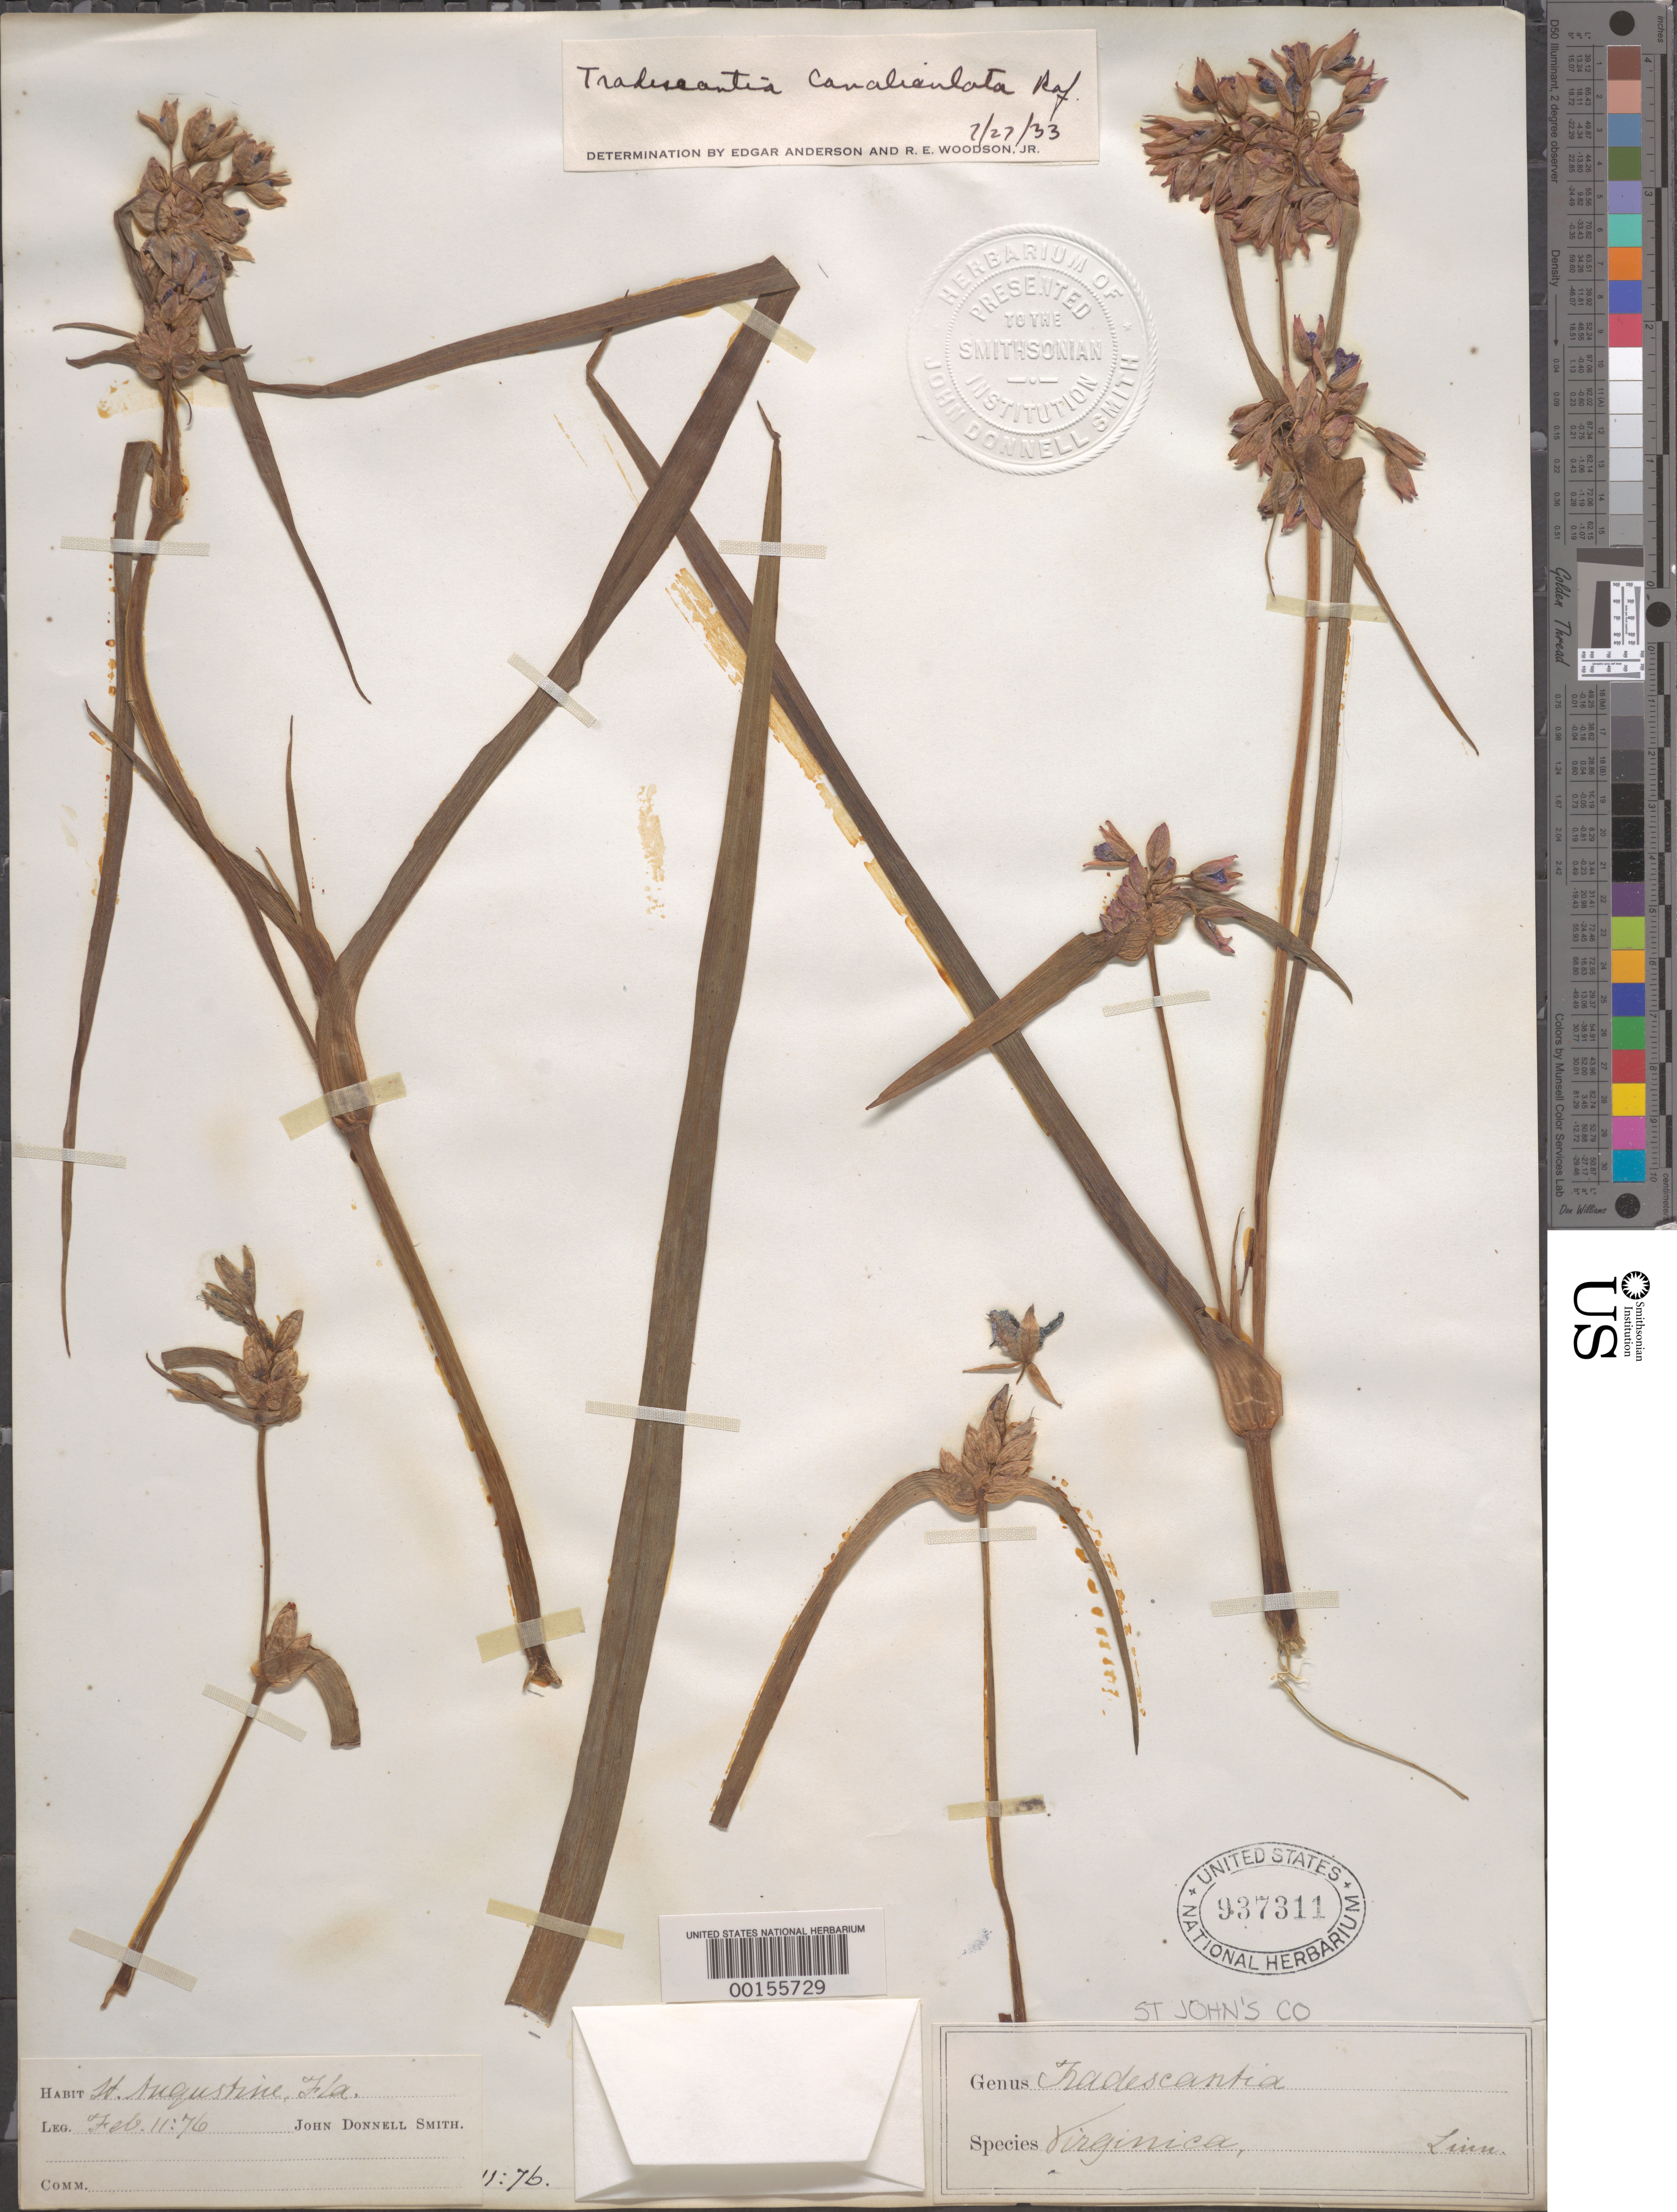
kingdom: Plantae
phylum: Tracheophyta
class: Liliopsida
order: Commelinales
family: Commelinaceae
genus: Tradescantia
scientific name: Tradescantia ohiensis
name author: Raf.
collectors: J. Donnell Smith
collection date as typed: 11 Feb 1876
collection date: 1876-02-11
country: United States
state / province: Florida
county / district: Saint Johns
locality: St. augustine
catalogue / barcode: US 937311